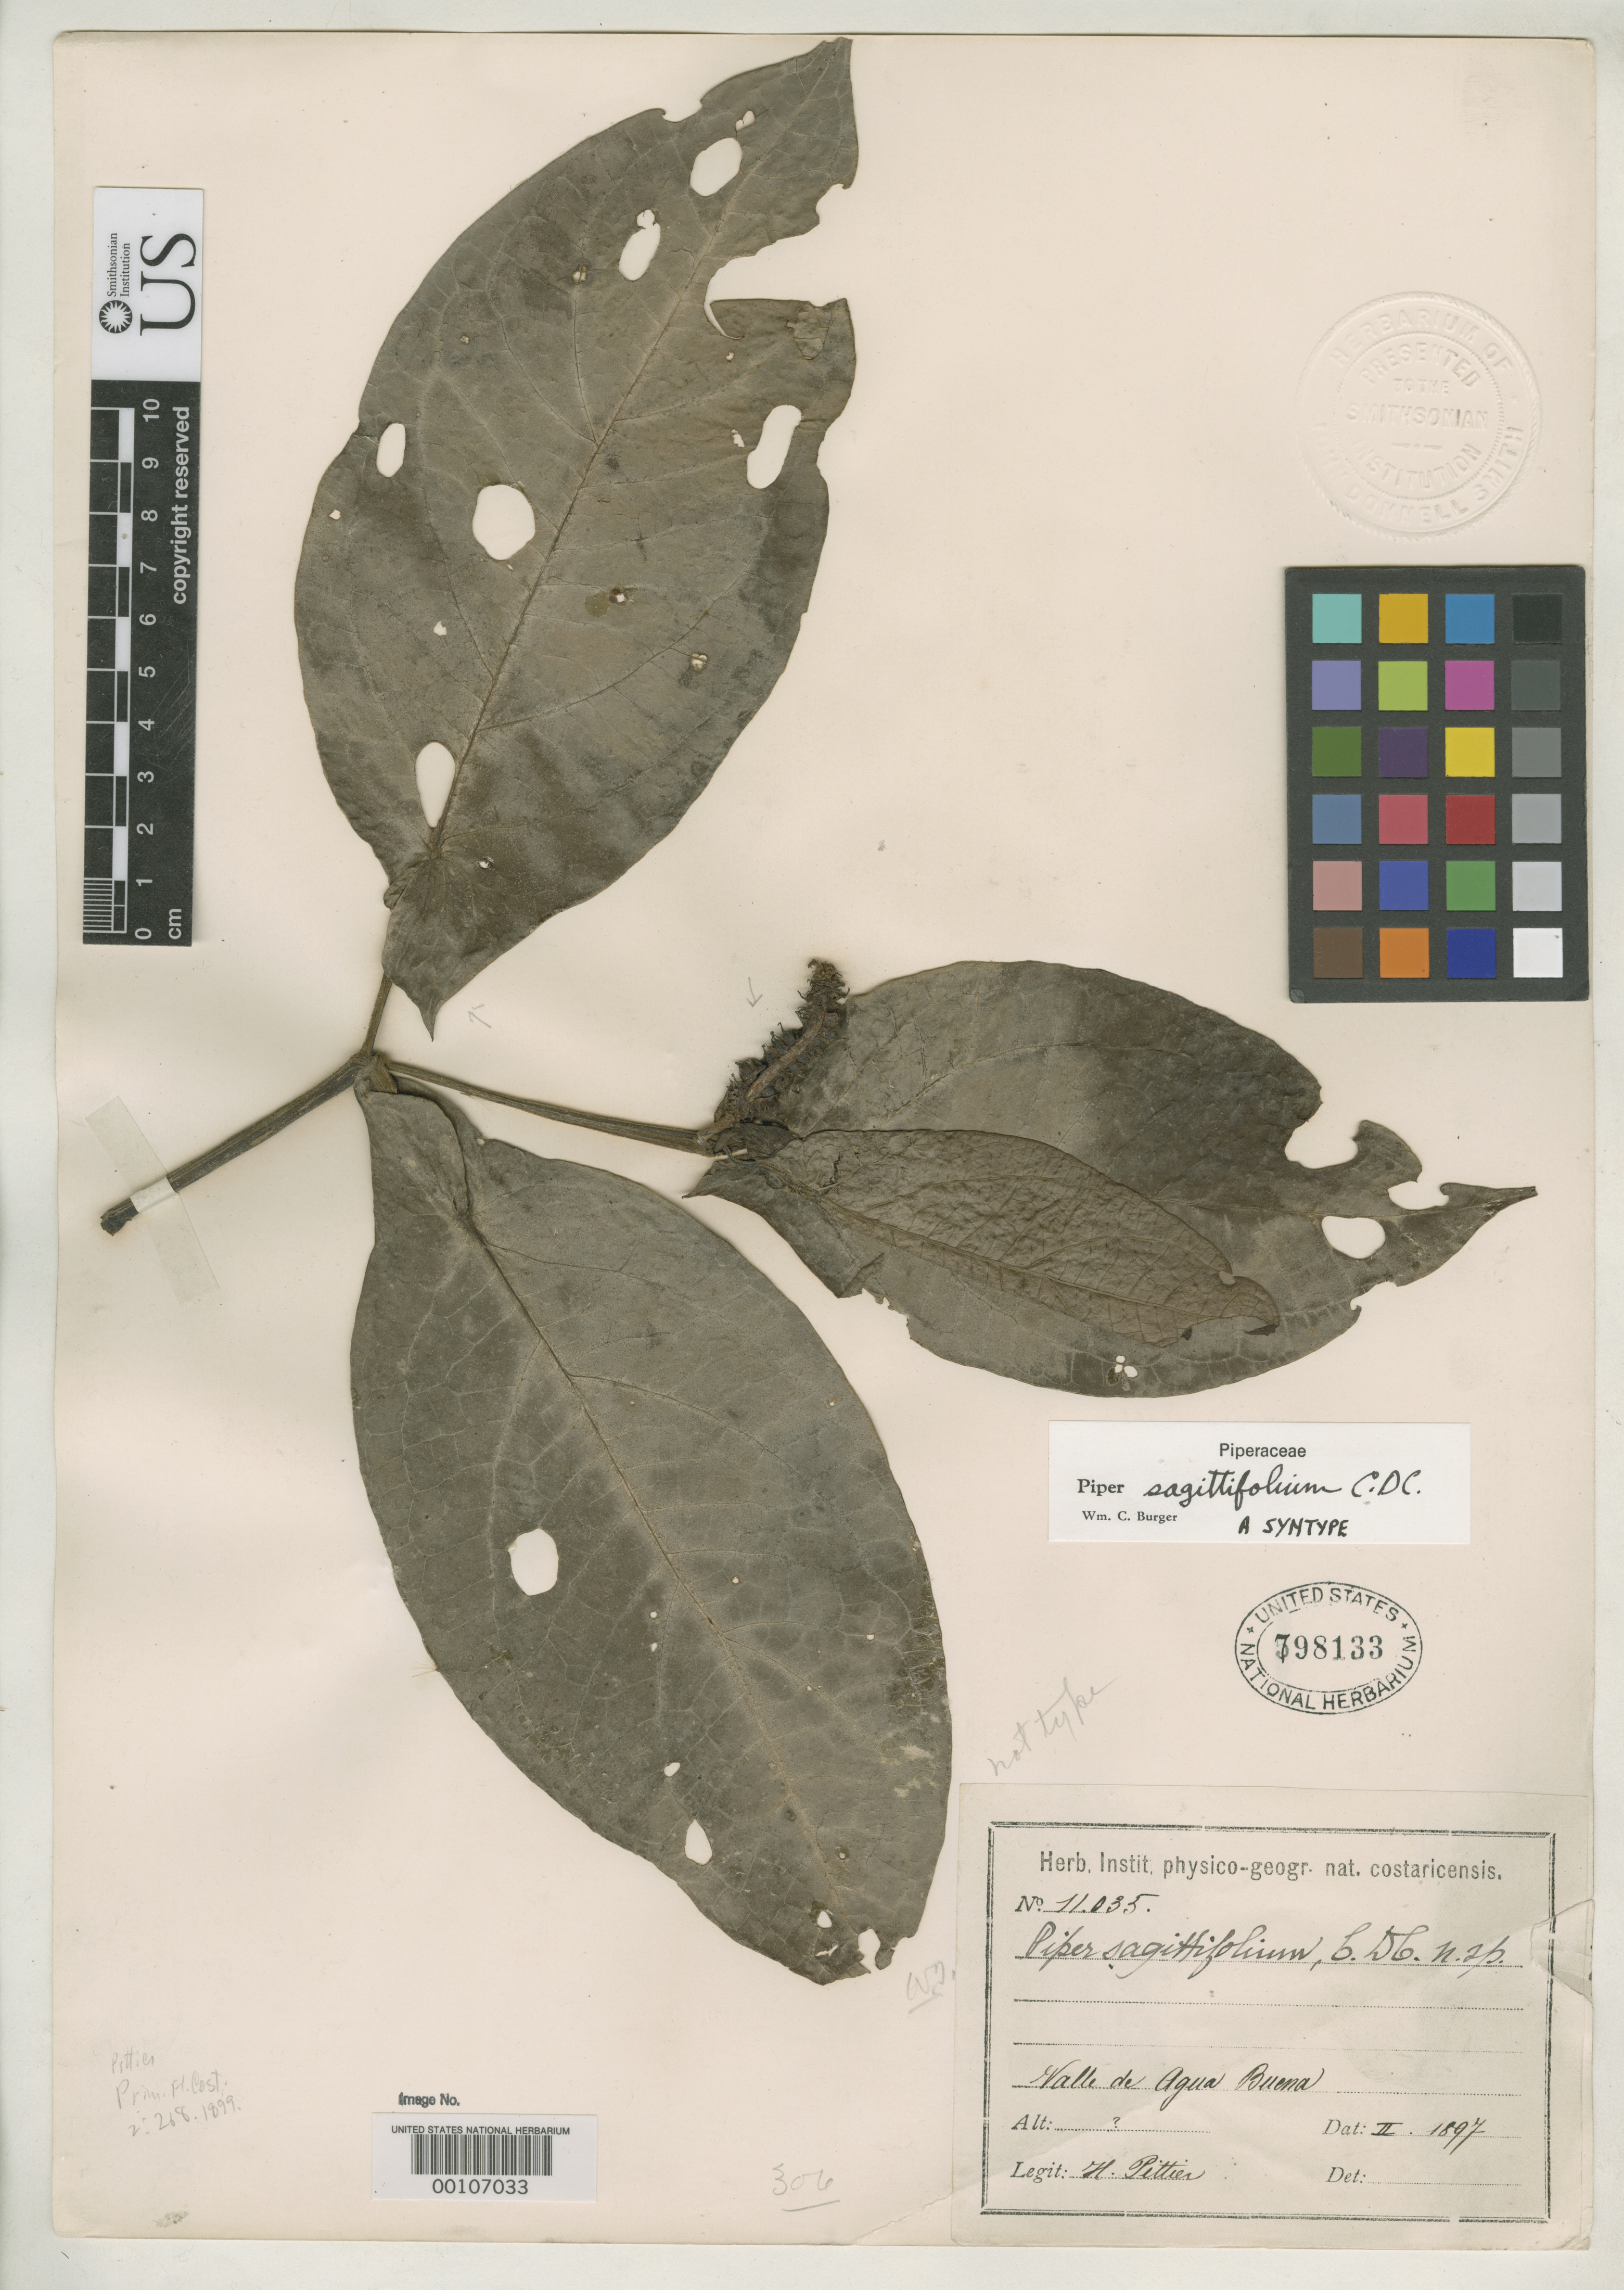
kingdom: Plantae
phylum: Tracheophyta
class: Magnoliopsida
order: Piperales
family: Piperaceae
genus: Piper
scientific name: Piper sagittifolium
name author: C. DC. in Pittier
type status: Syntype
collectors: H. F. Pittier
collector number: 11035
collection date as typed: Feb 1897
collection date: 1897-02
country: Costa Rica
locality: Valle de Agua Buena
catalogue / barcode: US 798133